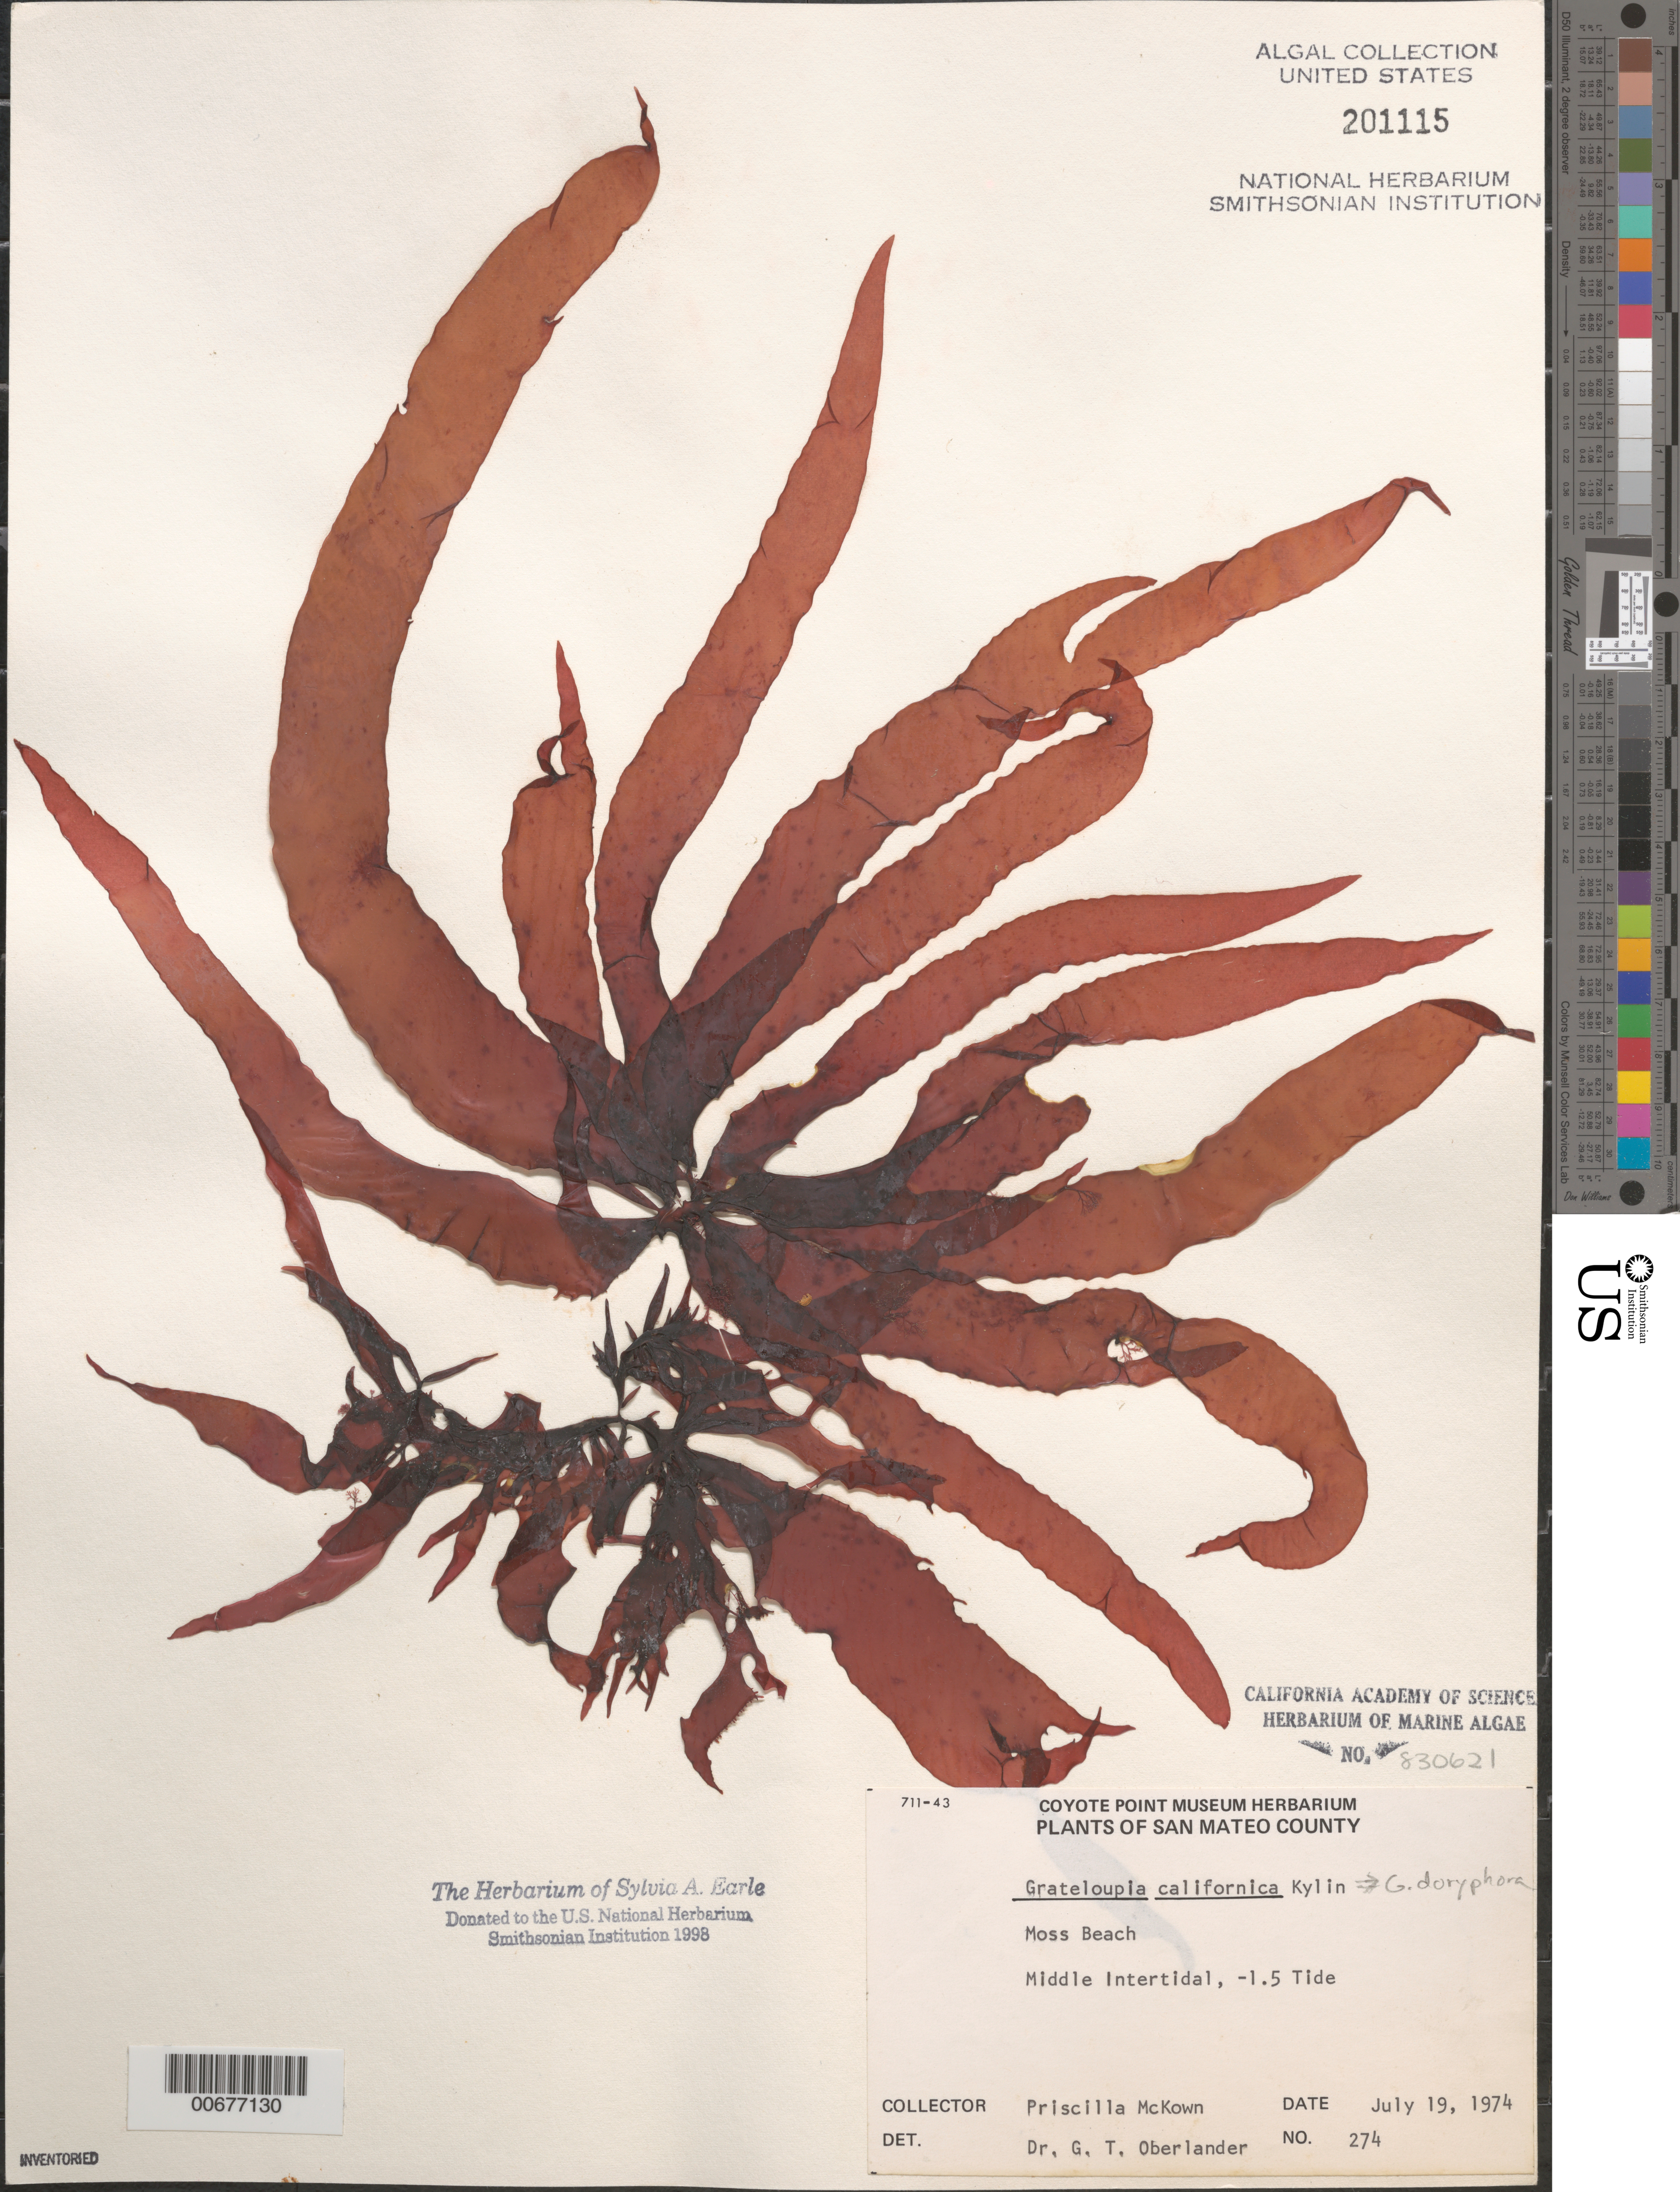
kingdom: Plantae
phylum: Rhodophyta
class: Florideophyceae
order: Halymeniales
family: Halymeniaceae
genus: Grateloupia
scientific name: Grateloupia doryphora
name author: (Mont.) Howe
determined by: Oberlander, G. T.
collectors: P. McKown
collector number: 274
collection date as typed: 19 Jul 1974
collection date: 1974-07-19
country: United States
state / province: California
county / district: San Mateo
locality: Moss Beach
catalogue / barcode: US 201115